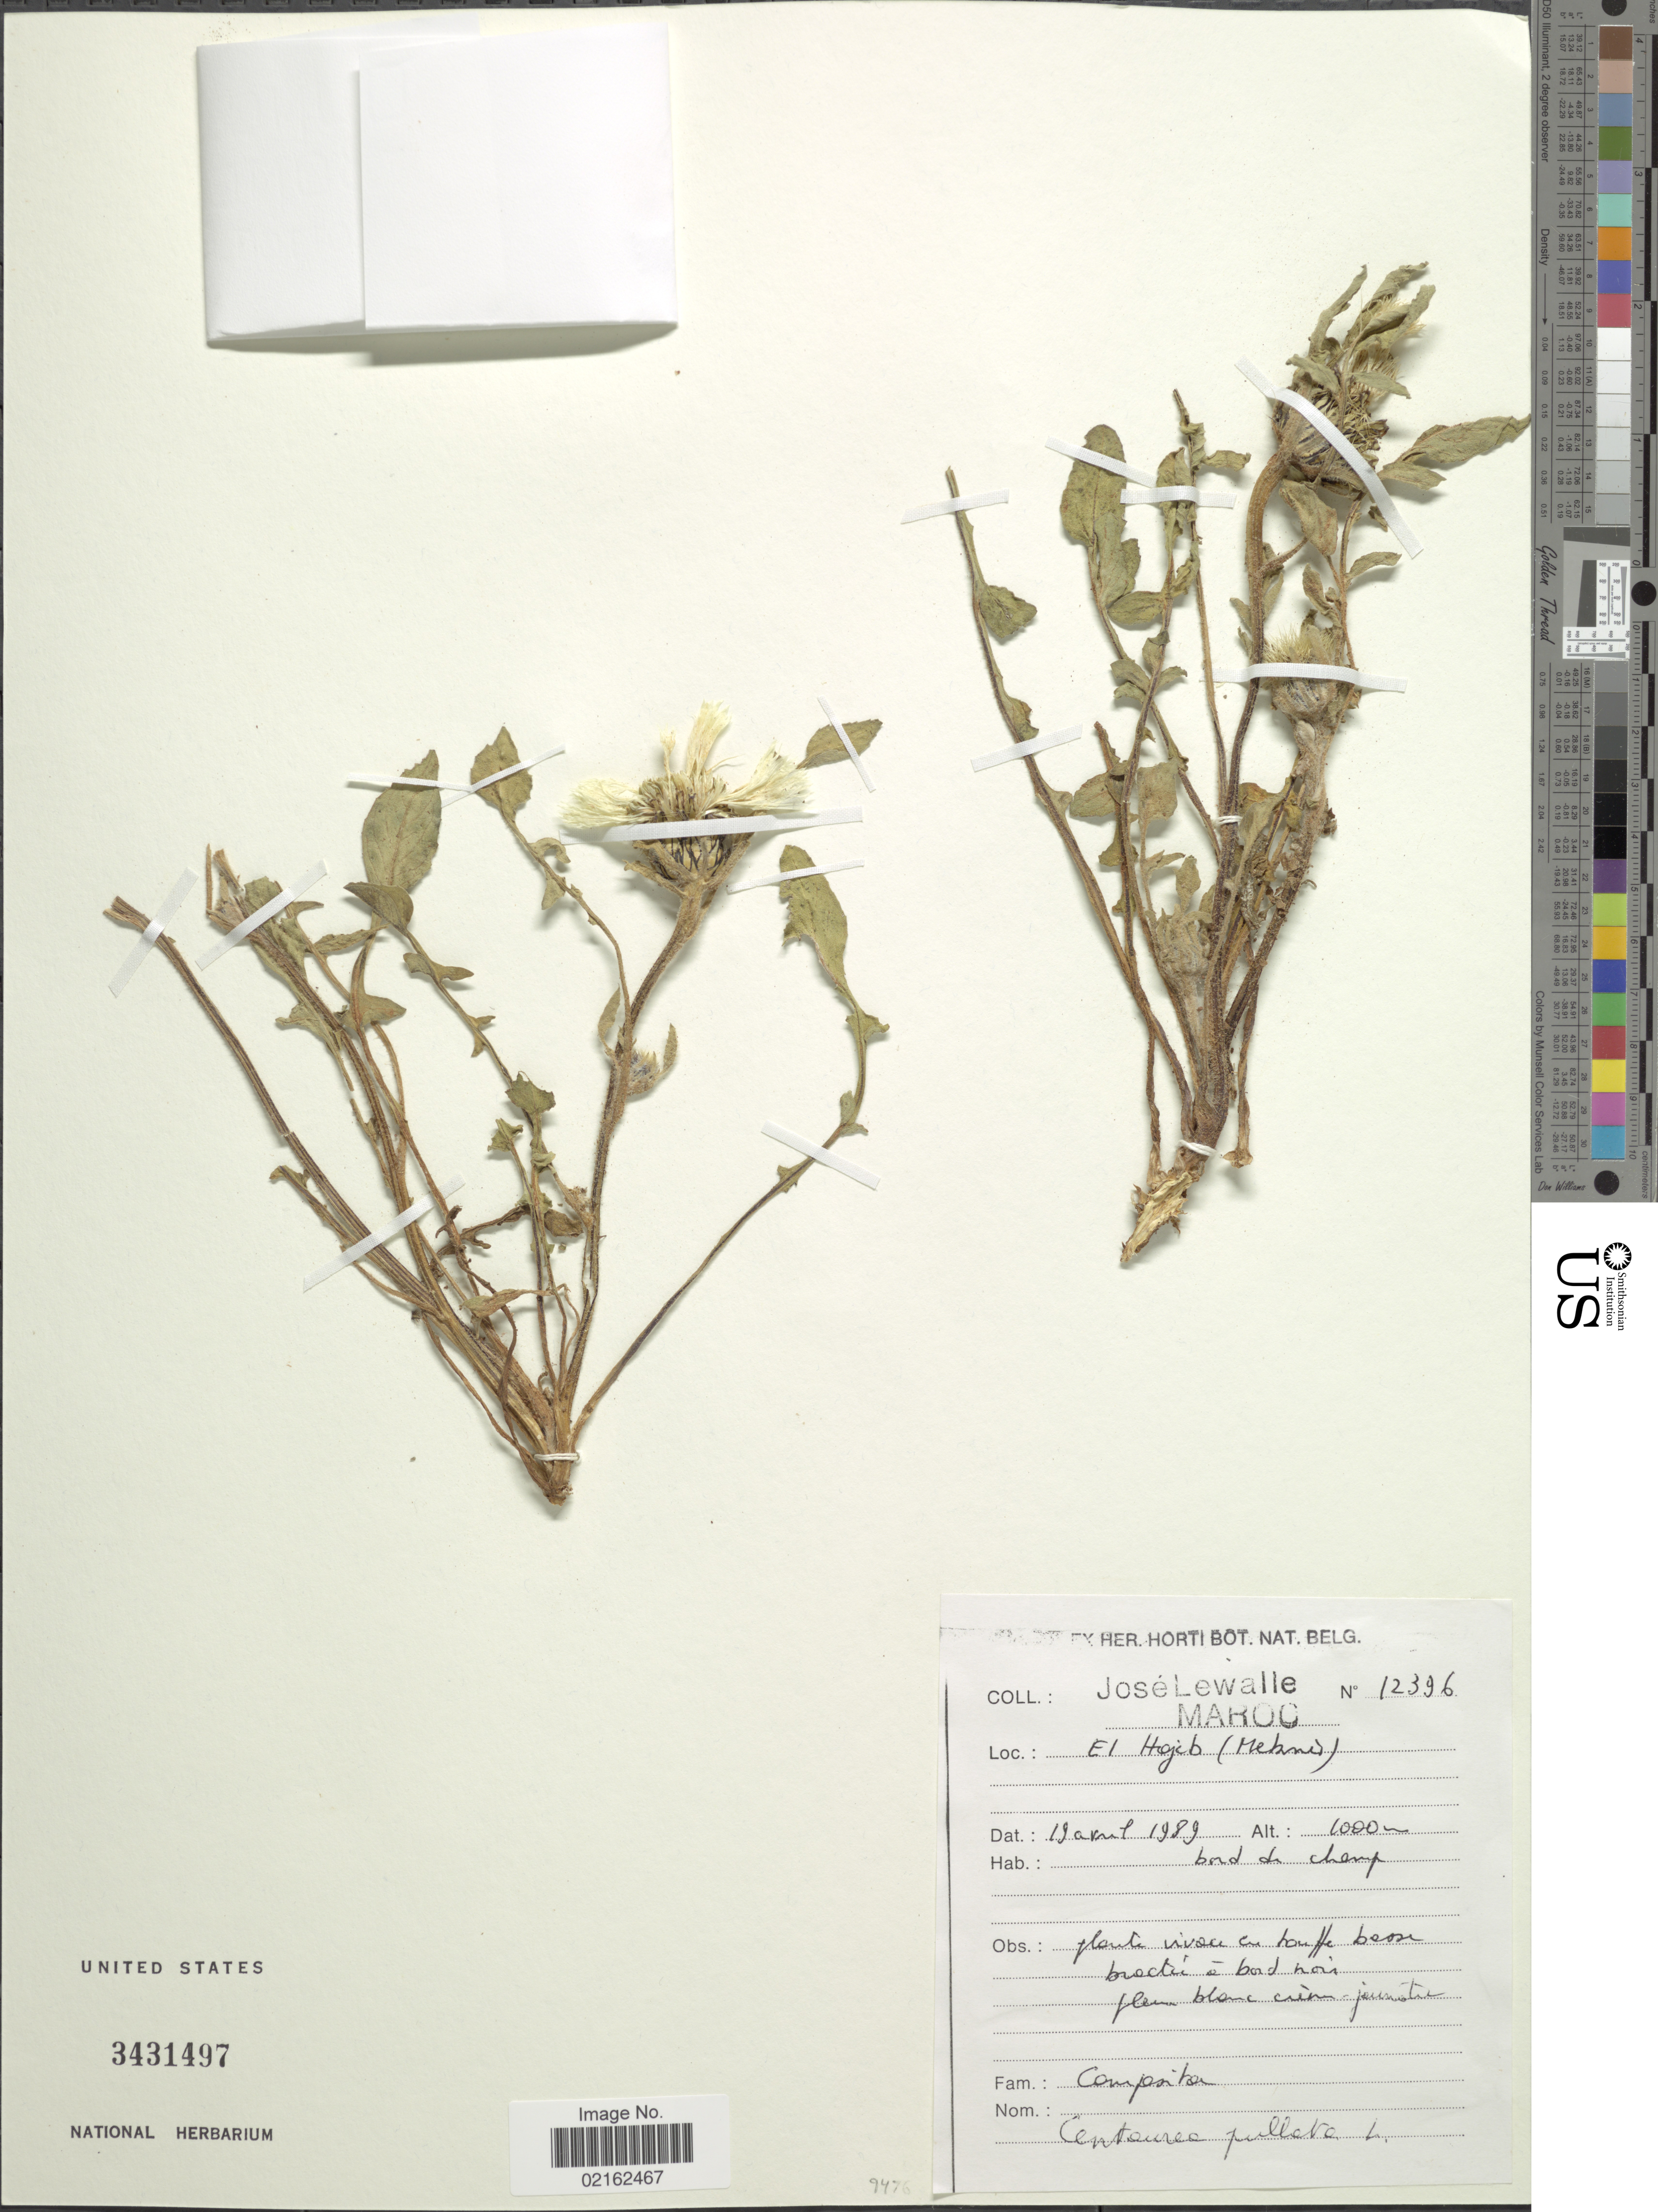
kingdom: Plantae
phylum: Tracheophyta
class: Magnoliopsida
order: Asterales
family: Asteraceae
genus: Centaurea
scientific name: Centaurea pullata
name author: L.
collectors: J. Lewalle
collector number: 12396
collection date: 1989-04-19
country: Morocco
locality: El Hajeb (Meknès)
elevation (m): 1000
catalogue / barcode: US 3431497